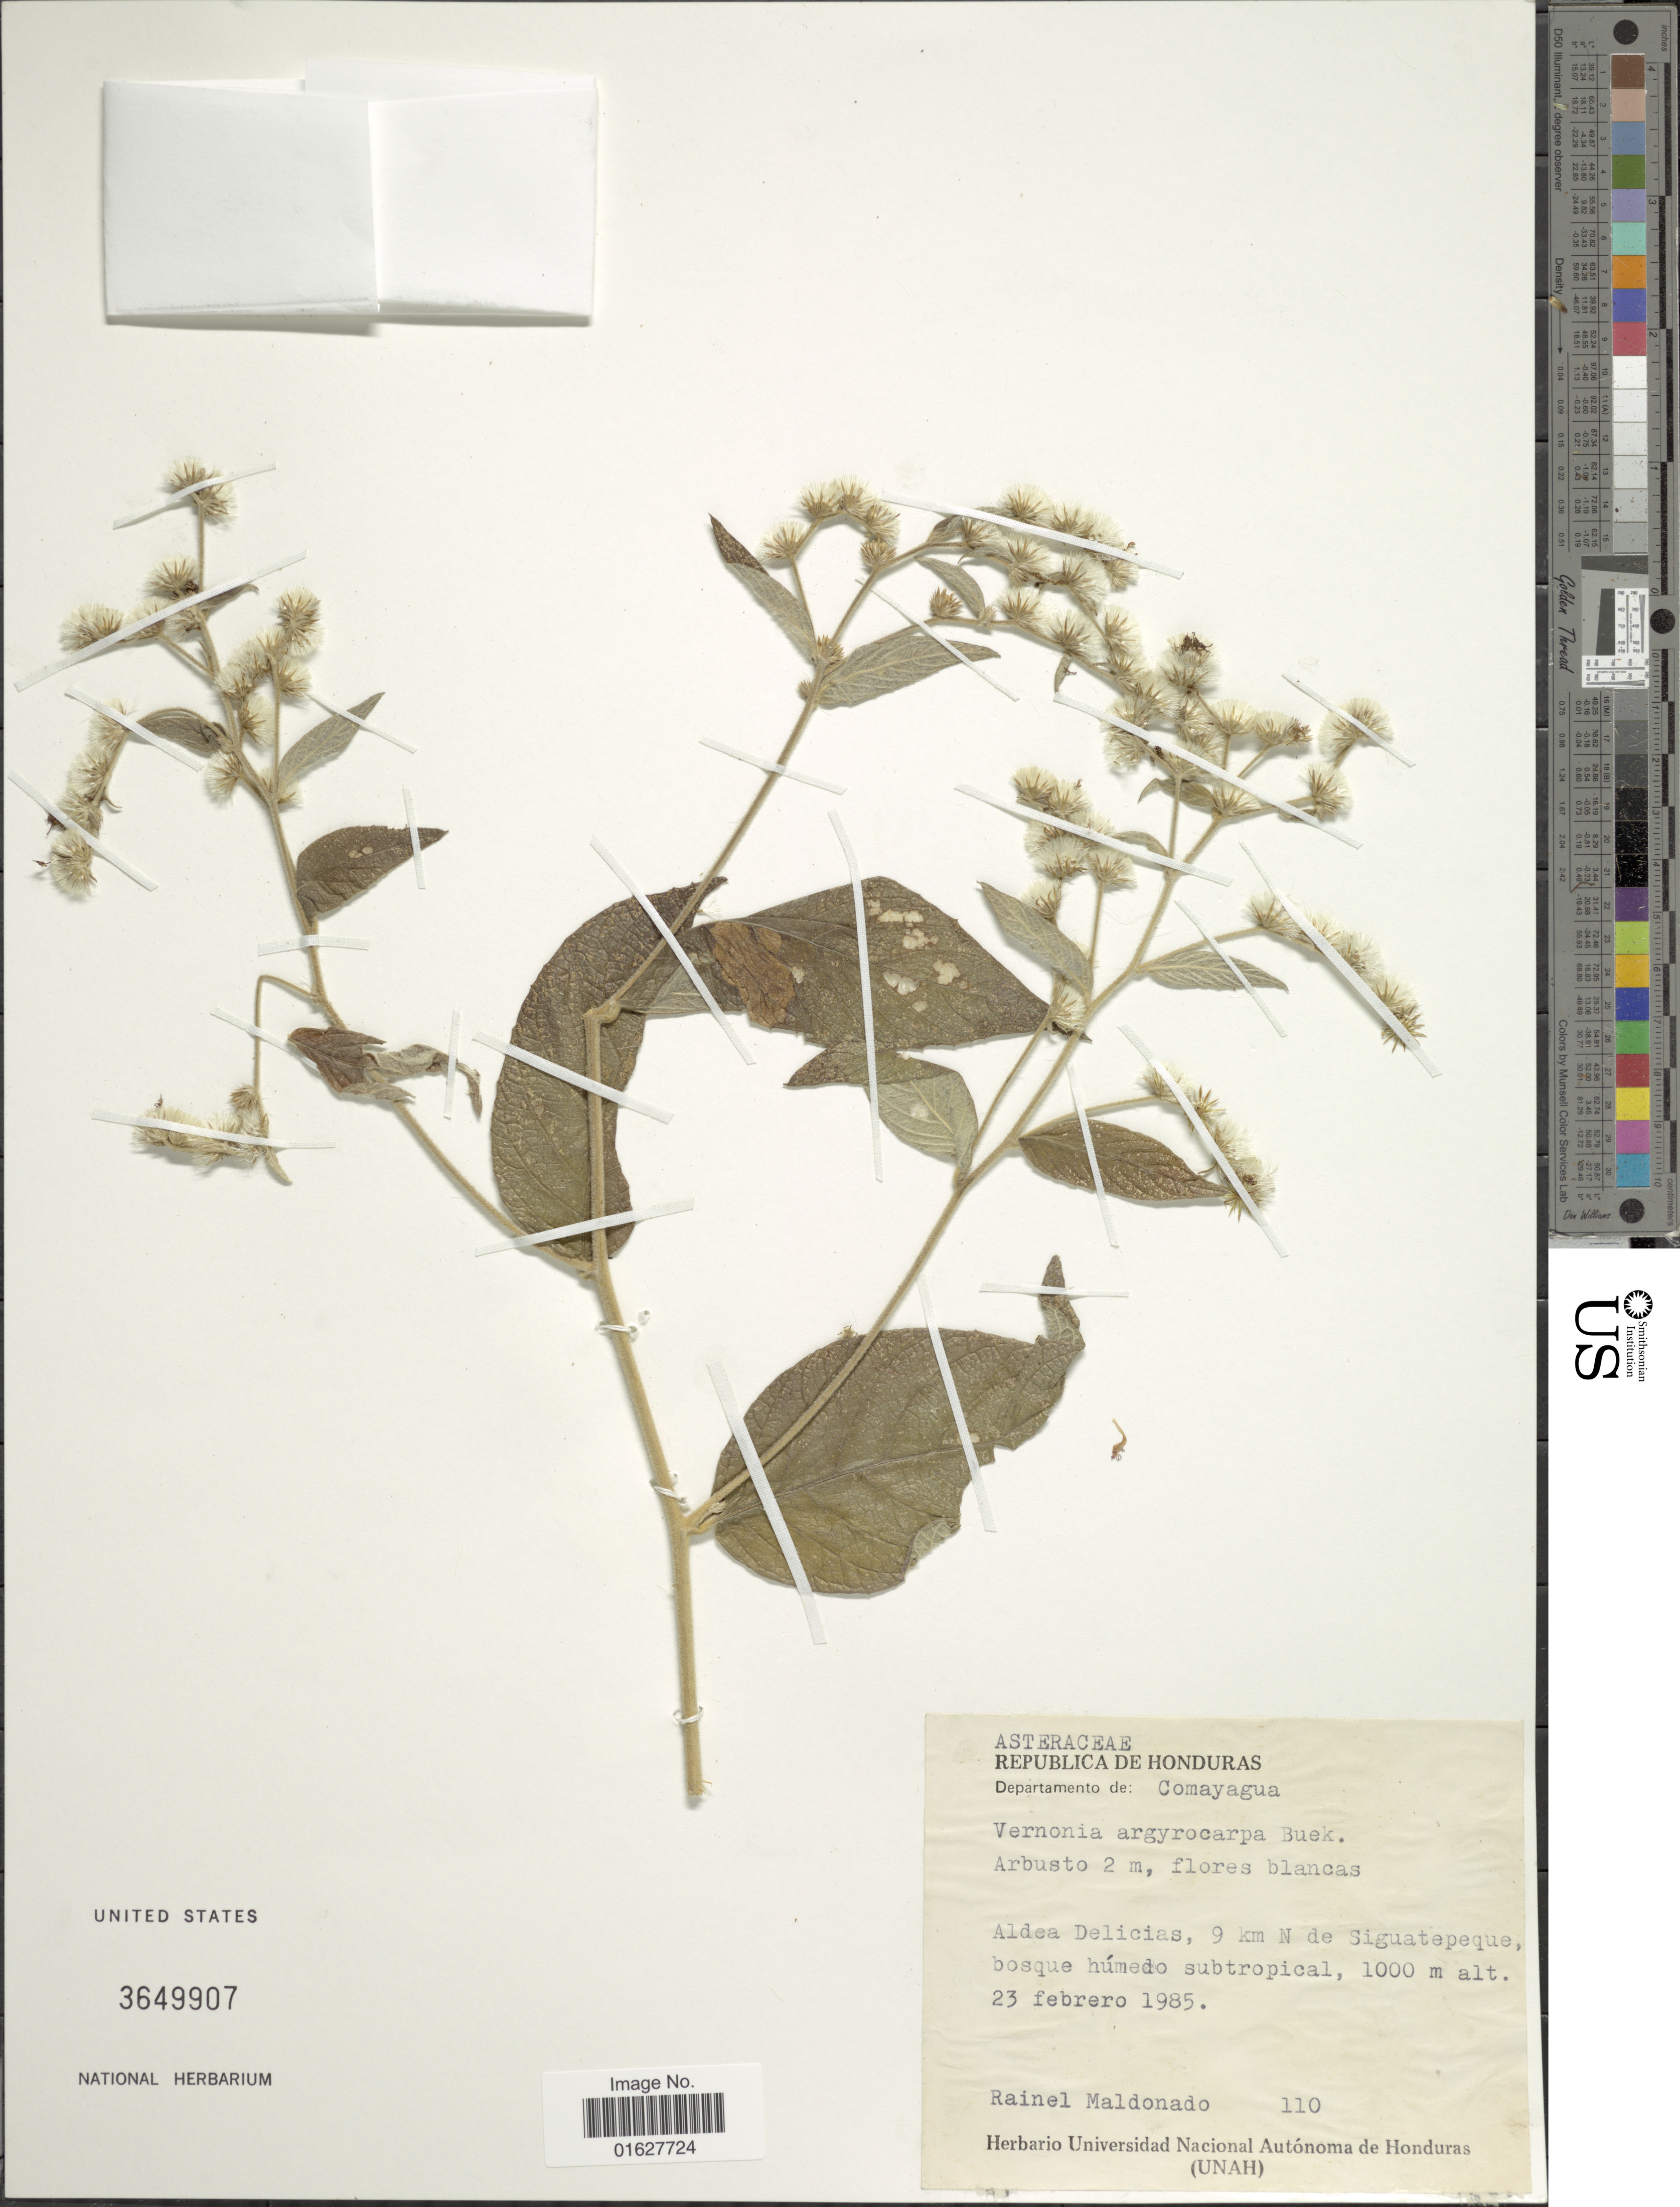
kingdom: Plantae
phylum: Tracheophyta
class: Magnoliopsida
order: Asterales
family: Asteraceae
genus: Lepidaploa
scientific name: Lepidaploa salzmannii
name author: (DC.) H. Rob.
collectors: R. Maldonado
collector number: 110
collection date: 1985-02-23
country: Honduras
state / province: Comayagua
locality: Honduras. Departamento de: Comayagua. Aldea Delicias, 9 km N de Siguatepeque bosque humedo subtropical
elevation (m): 1000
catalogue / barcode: US 3649907